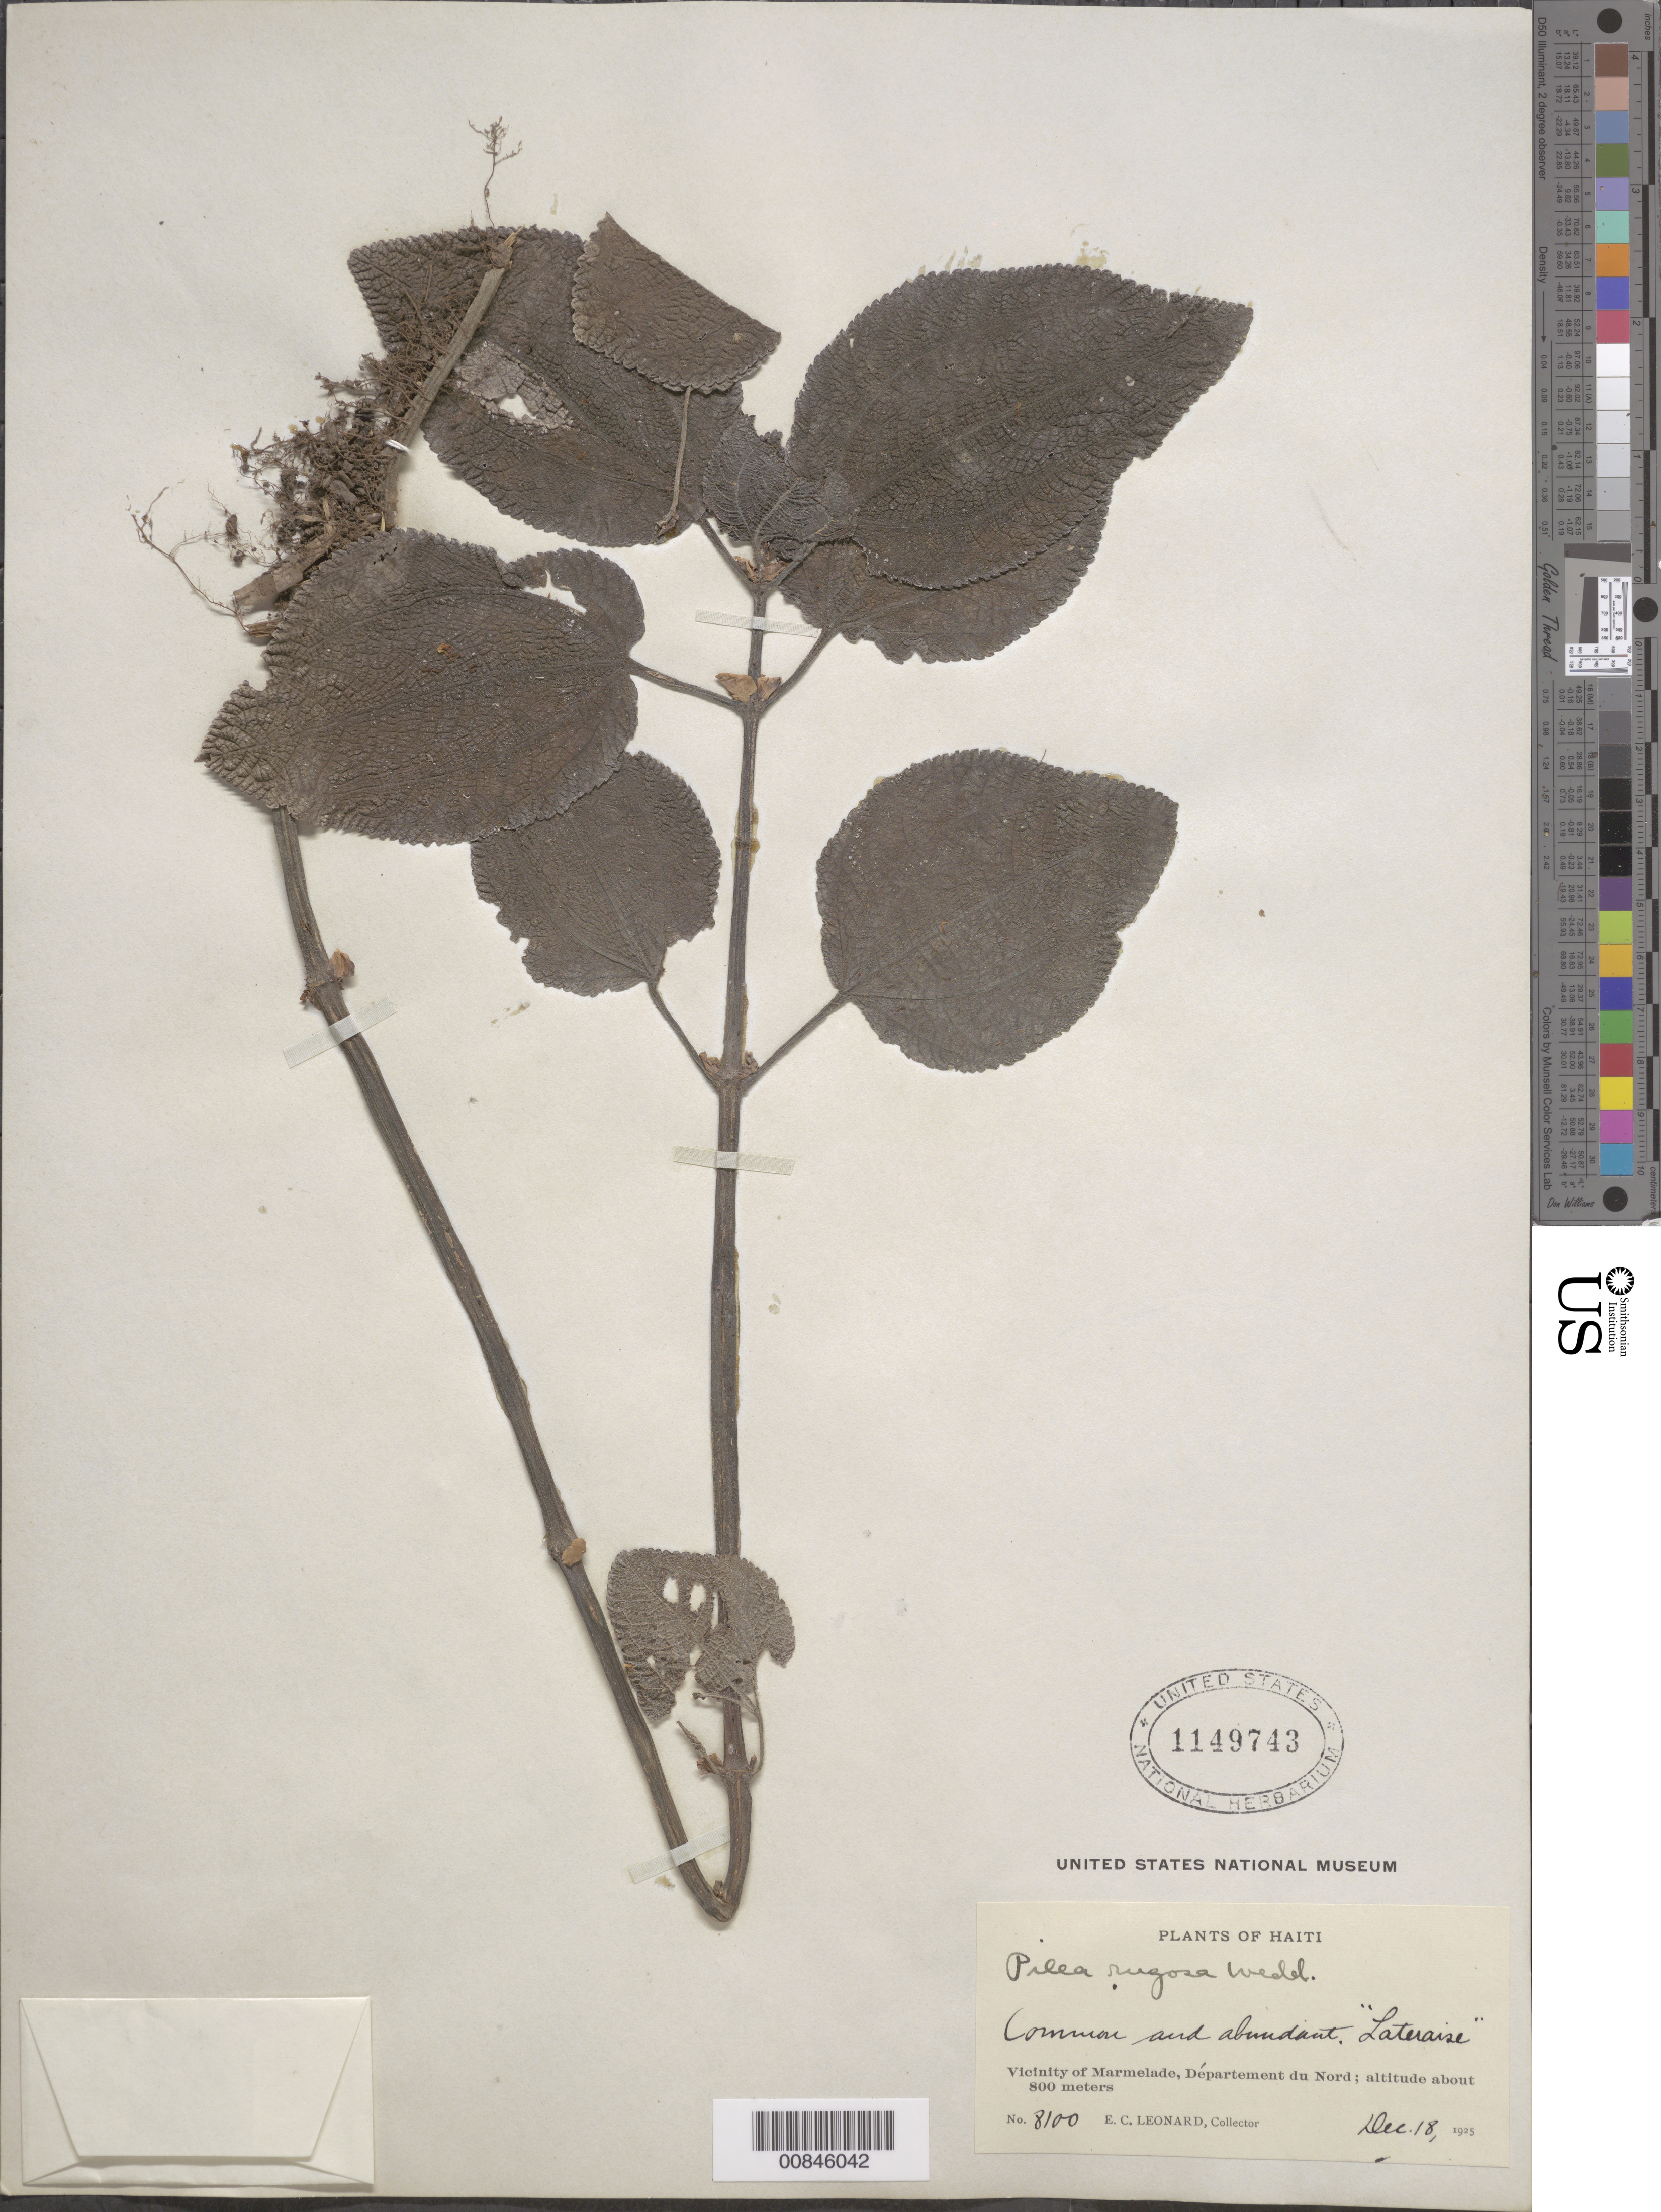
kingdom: Plantae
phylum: Tracheophyta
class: Magnoliopsida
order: Rosales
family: Urticaceae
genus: Pilea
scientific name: Pilea rugosa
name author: (Sw.) Wedd.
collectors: E. C. Leonard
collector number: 8100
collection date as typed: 18 Dec 1925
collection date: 1925-12-18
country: Haiti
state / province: Nord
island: Hispaniola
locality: Vicinity of Marmelade.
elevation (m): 800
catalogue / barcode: US 1149743